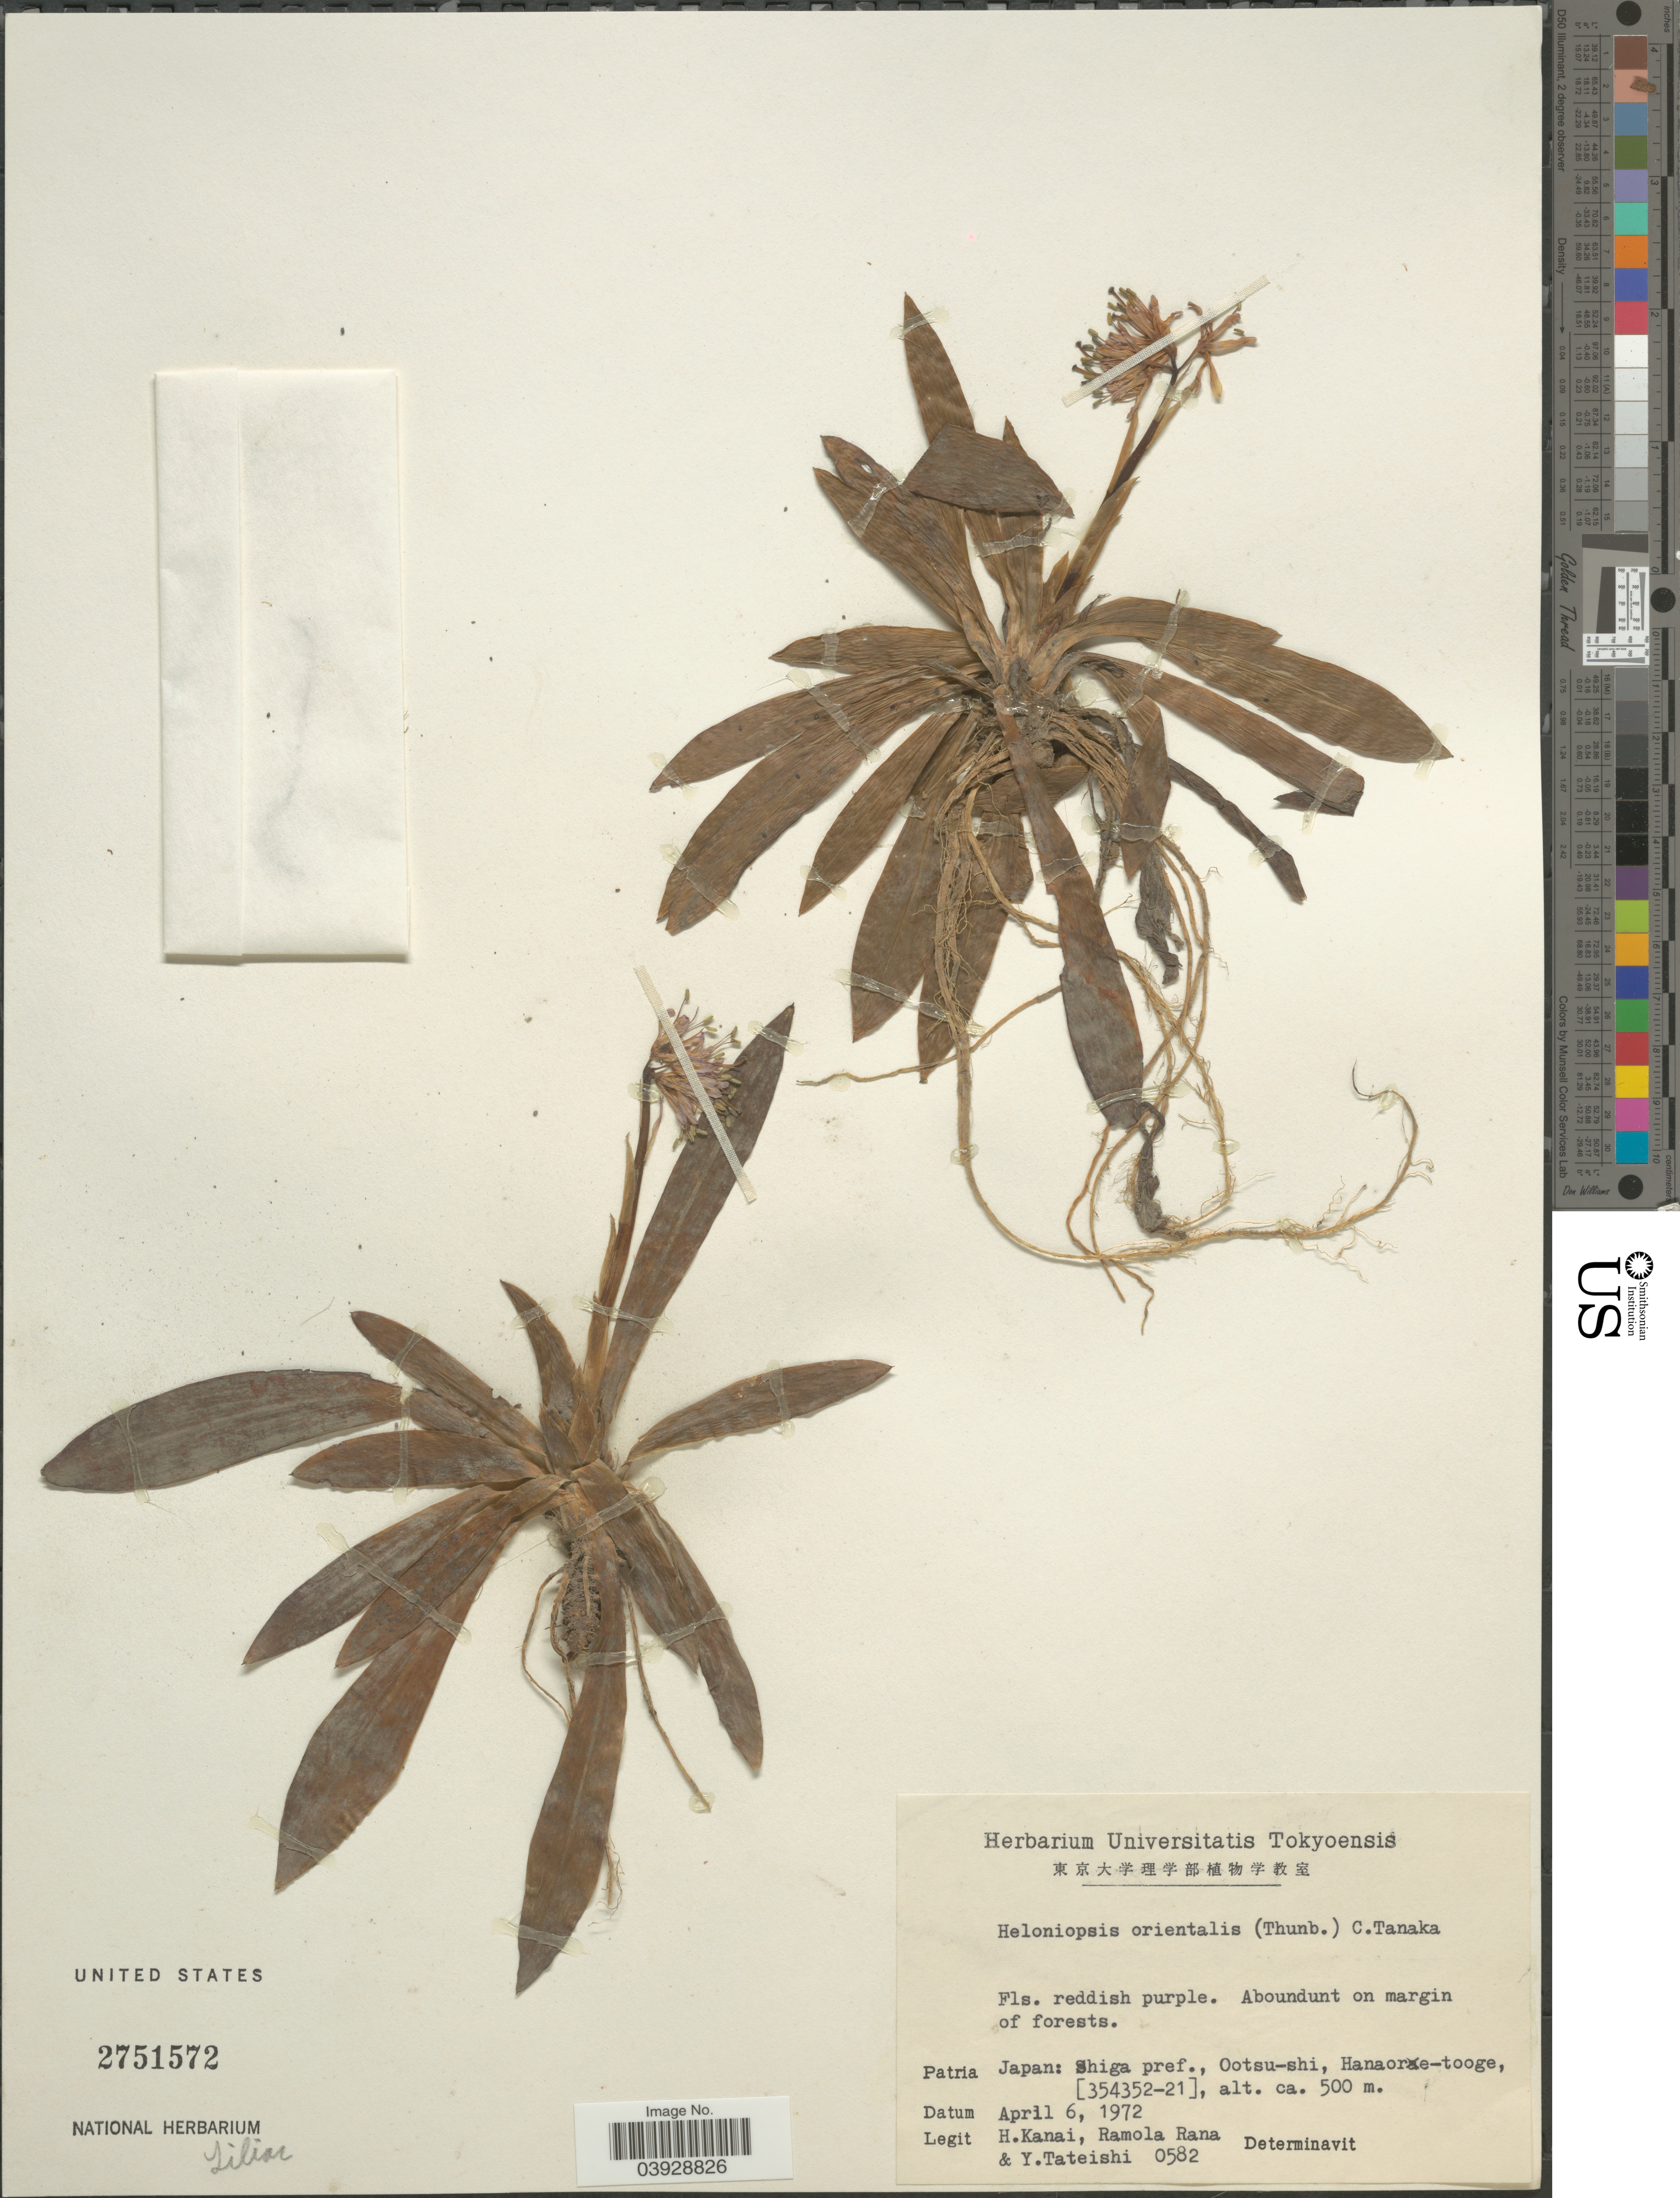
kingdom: Plantae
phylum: Tracheophyta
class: Liliopsida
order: Liliales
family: Melanthiaceae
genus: Heloniopsis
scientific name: Heloniopsis orientalis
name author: (Thunb.) C. Tanaka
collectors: H. Kanai, R. Rana & Y. Tateishi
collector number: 0582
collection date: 1972-04-06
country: Japan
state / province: Siga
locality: Shiga pref., Ootsu-shi, Hanaore-tooge, [354352-21].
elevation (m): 500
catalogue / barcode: US 2751572